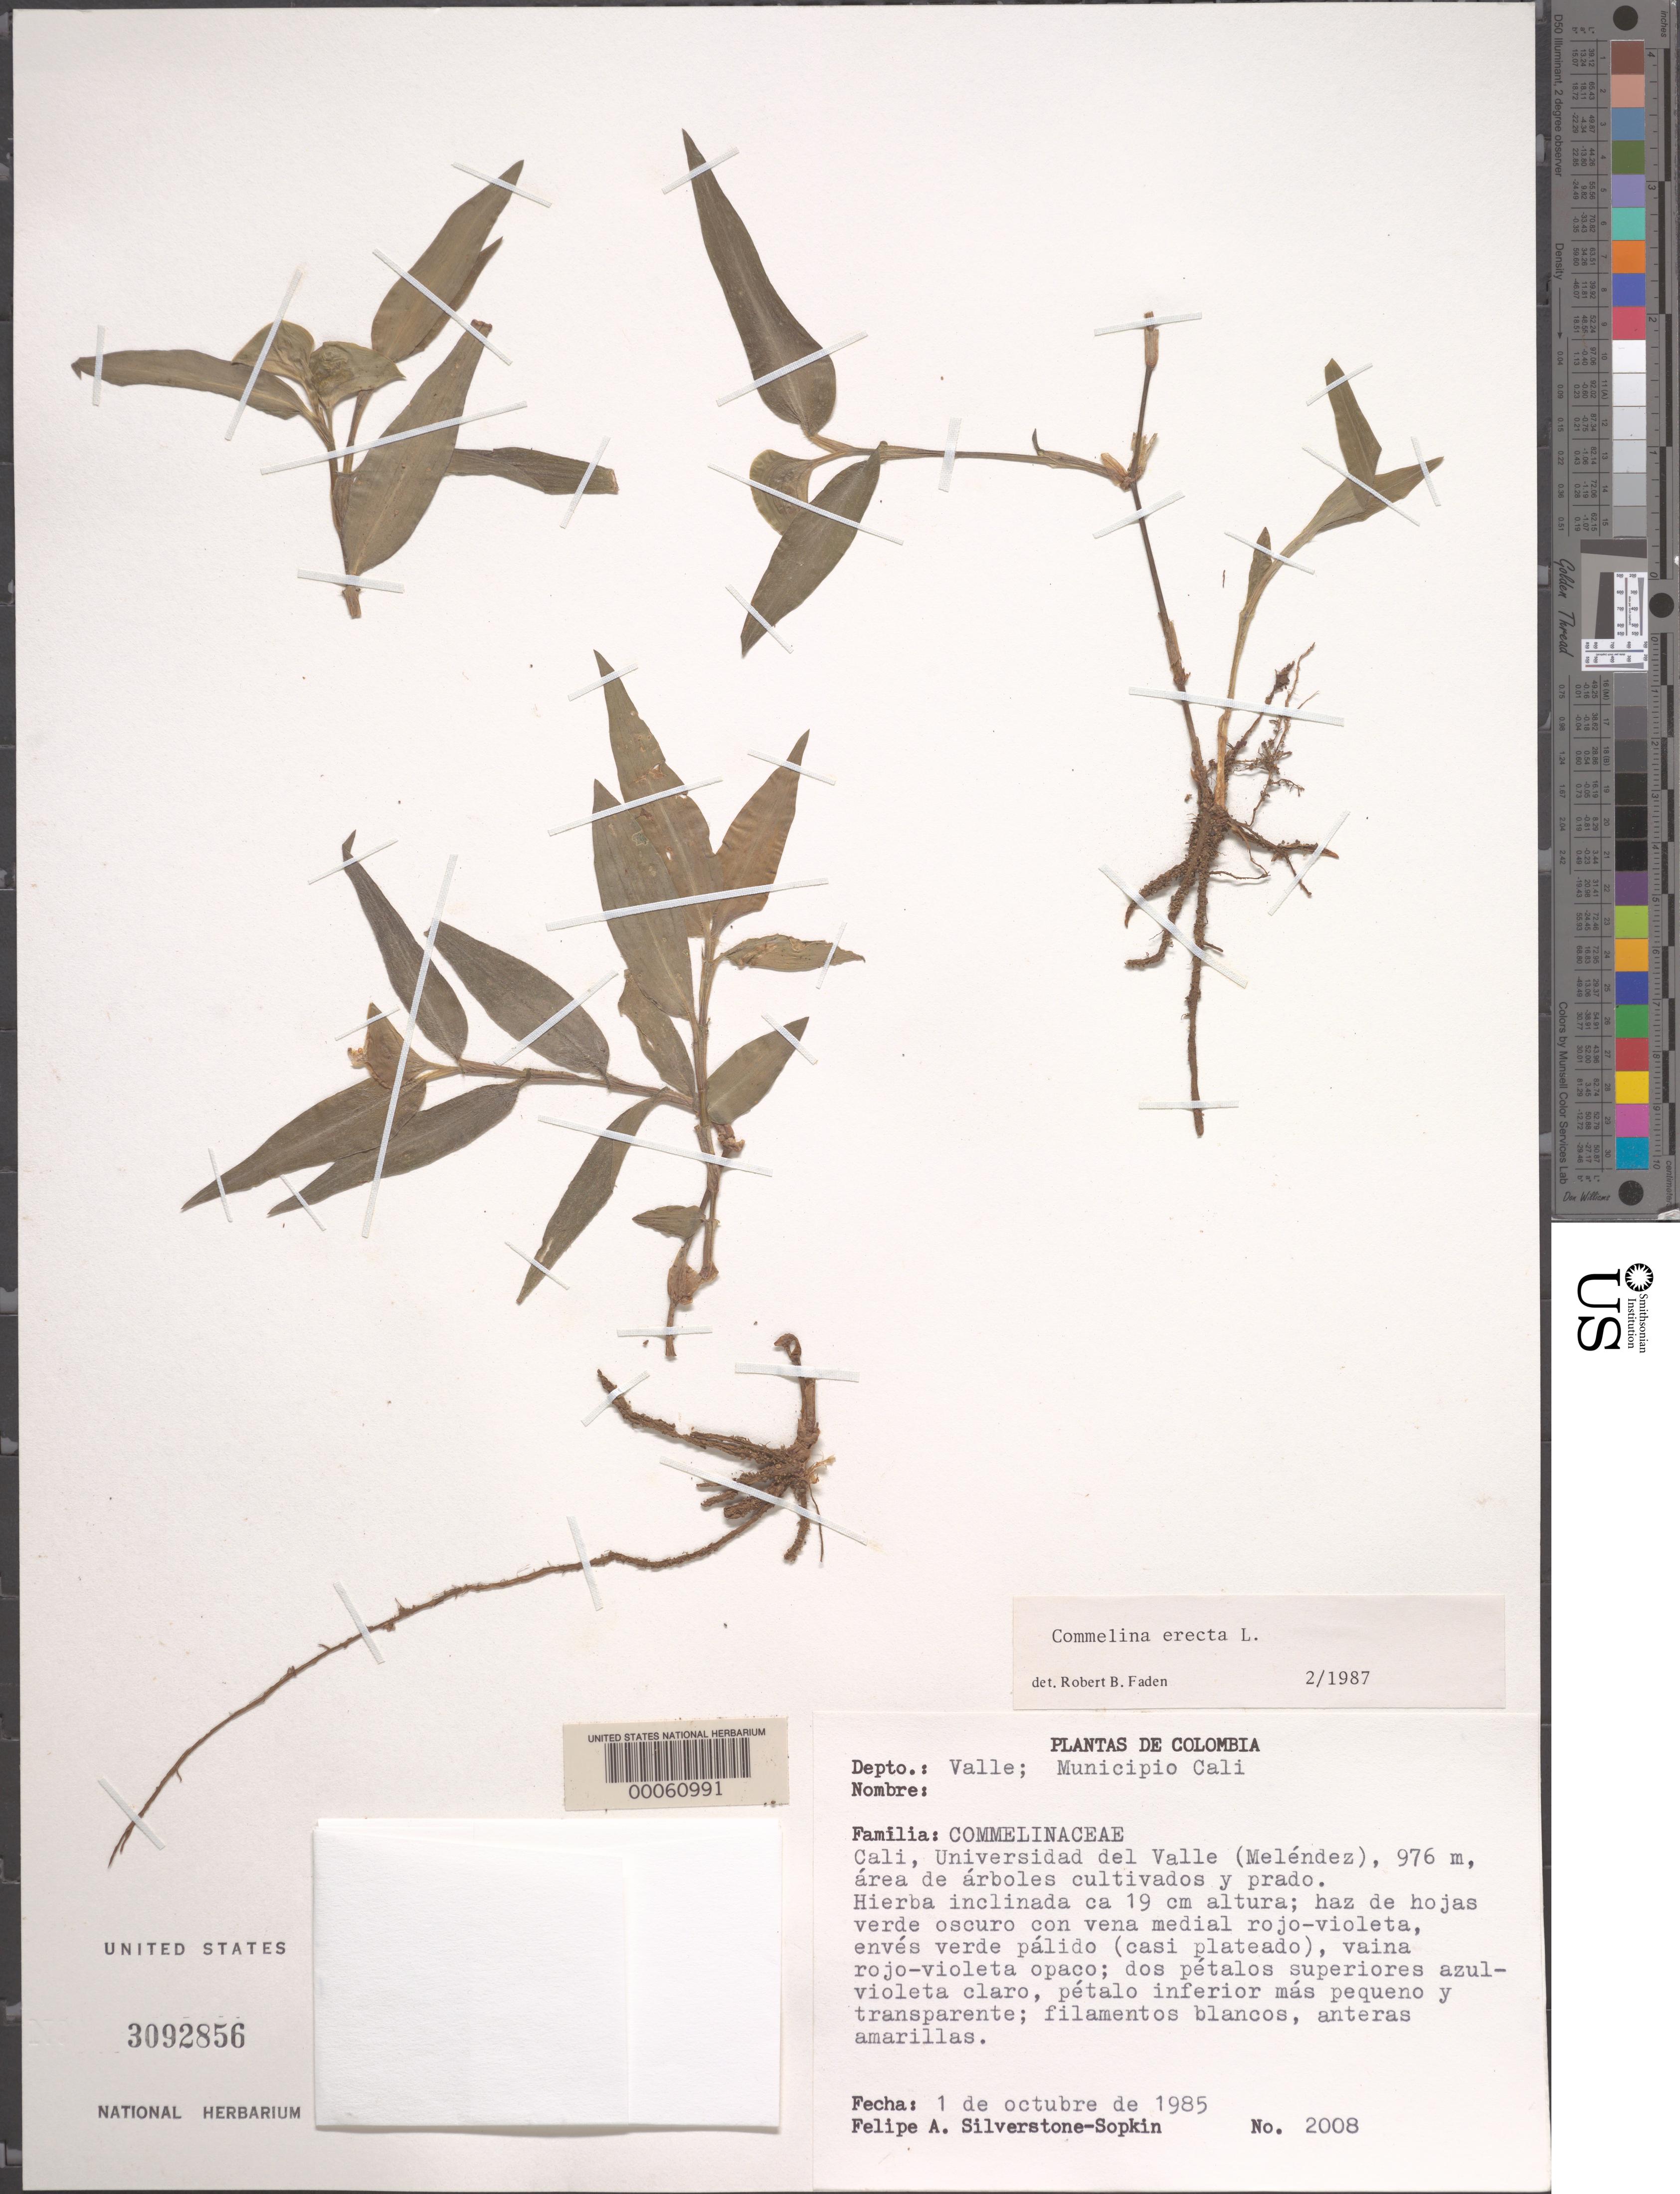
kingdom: Plantae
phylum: Tracheophyta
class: Liliopsida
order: Commelinales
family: Commelinaceae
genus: Commelina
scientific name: Commelina erecta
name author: L.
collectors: P. A. Silverstone-Sopkin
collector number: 2008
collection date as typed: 01 Oct 1985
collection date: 1985-10-01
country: Colombia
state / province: Valle del Cauca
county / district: Cali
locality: Cali, Univ. del Valle (Melendez)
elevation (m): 976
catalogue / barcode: US 3092856